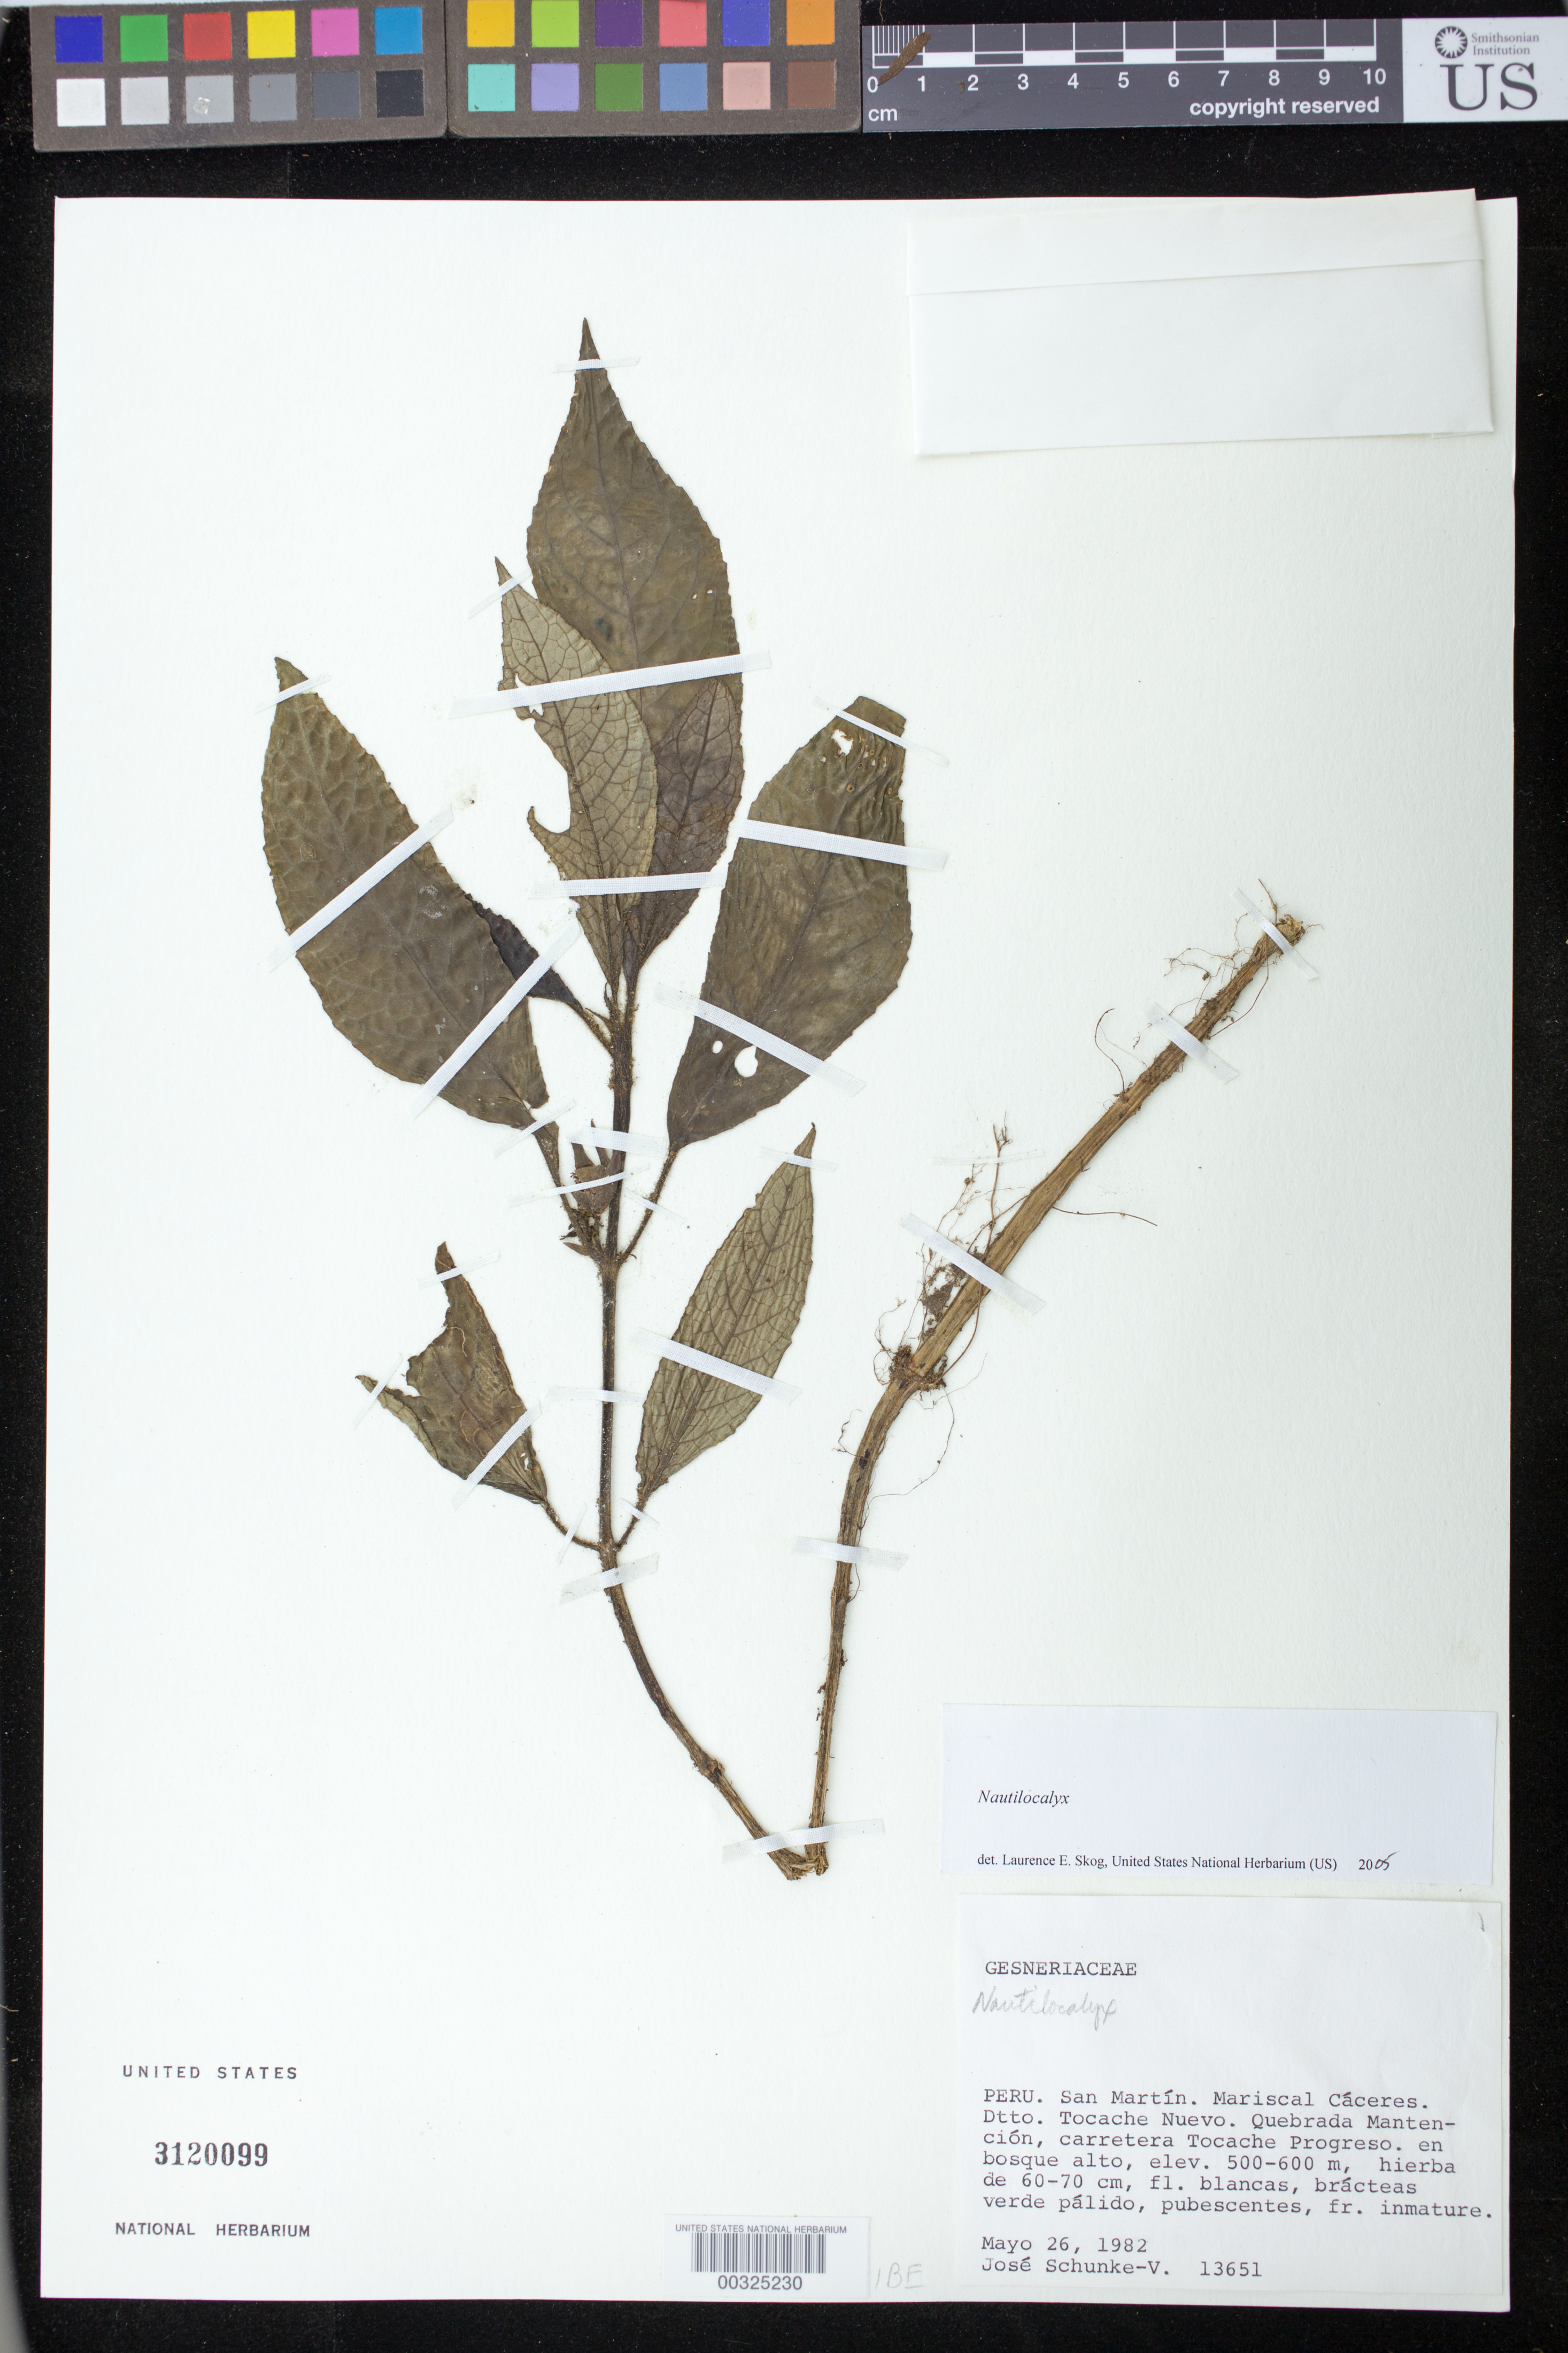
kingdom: Plantae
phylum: Tracheophyta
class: Magnoliopsida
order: Lamiales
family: Gesneriaceae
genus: Nautilocalyx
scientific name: Nautilocalyx sp.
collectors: J. Schunke Vigo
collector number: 13651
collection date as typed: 26 May 1982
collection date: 1982-05-26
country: Peru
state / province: San Martín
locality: Prov. Mariscal Cáceres, Dtto. Tocache Nuevo; Quebrada Mantención, carretera Tocache Progreso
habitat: En bosque alto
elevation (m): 500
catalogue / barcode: US 3120099